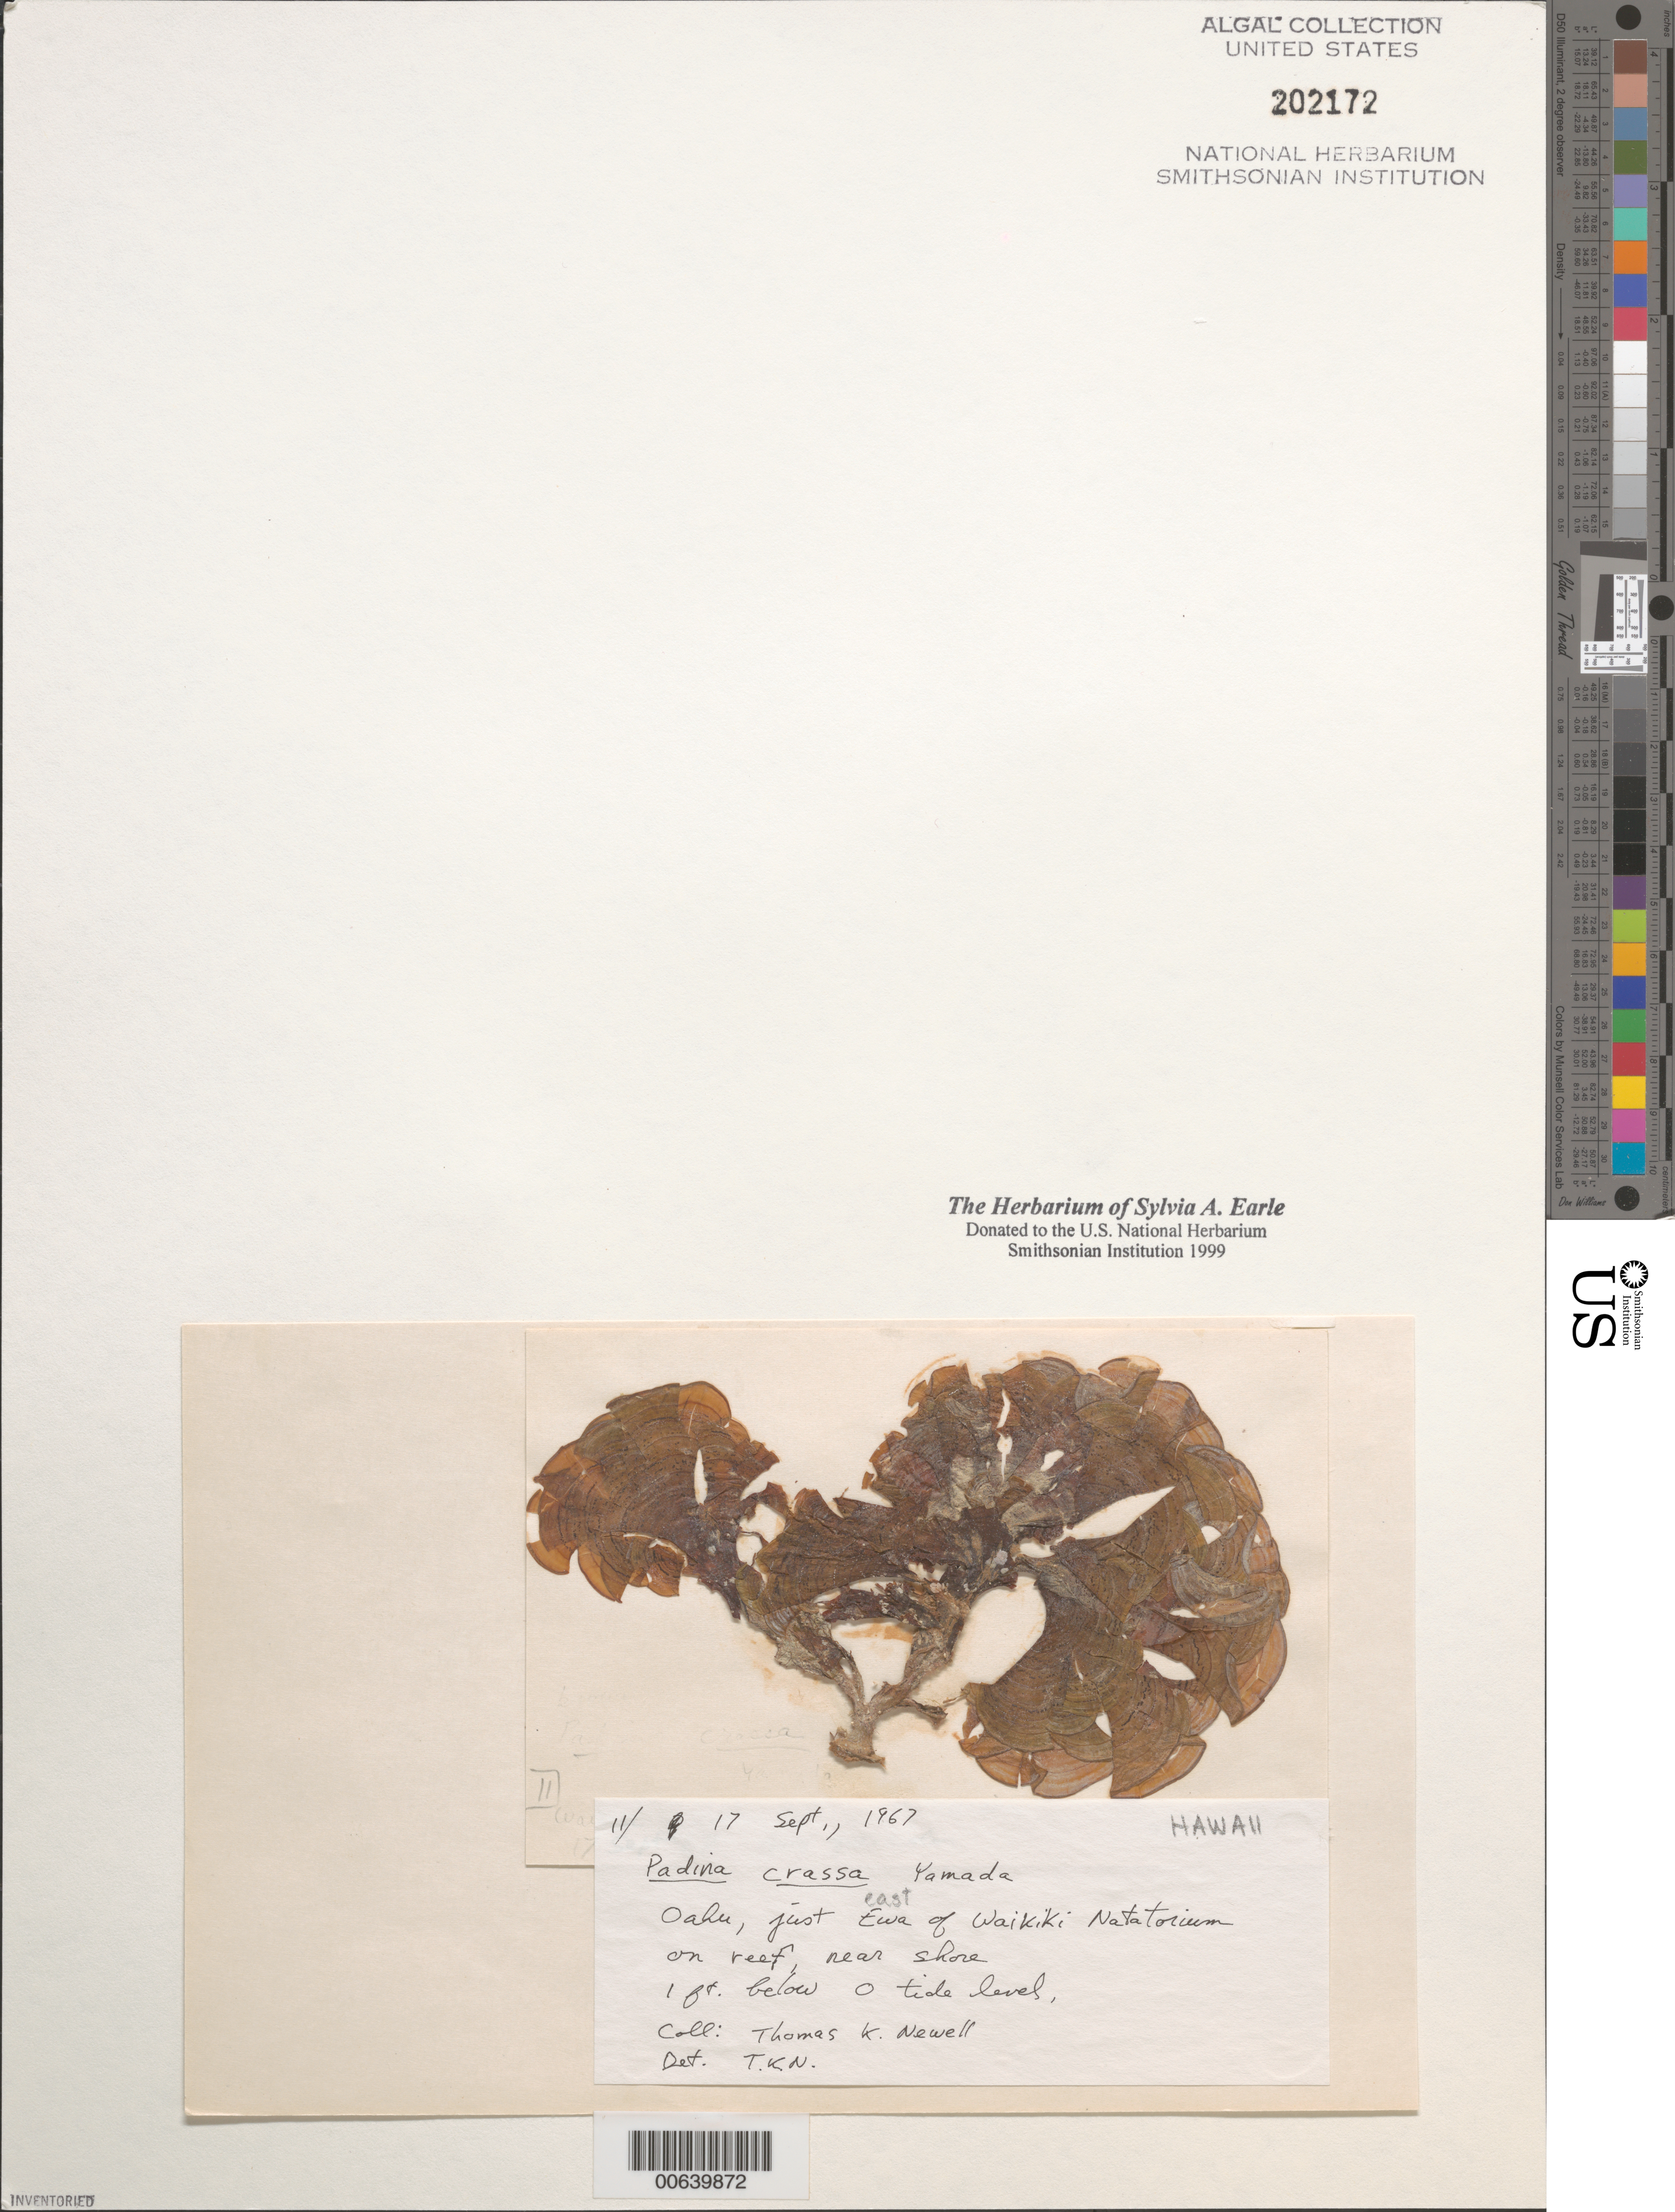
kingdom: Chromista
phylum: Ochrophyta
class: Phaeophyceae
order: Dictyotales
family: Dictyotaceae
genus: Padina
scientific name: Padina gymnospora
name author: (Kütz.) O.G. Sond.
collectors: T. K. Newell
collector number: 11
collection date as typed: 17 Sep 1967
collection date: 1967-09-17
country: United States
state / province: Hawaii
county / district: Honolulu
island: Oahu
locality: Just east or Ewa of Waikiki Natatorium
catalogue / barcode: US 202172